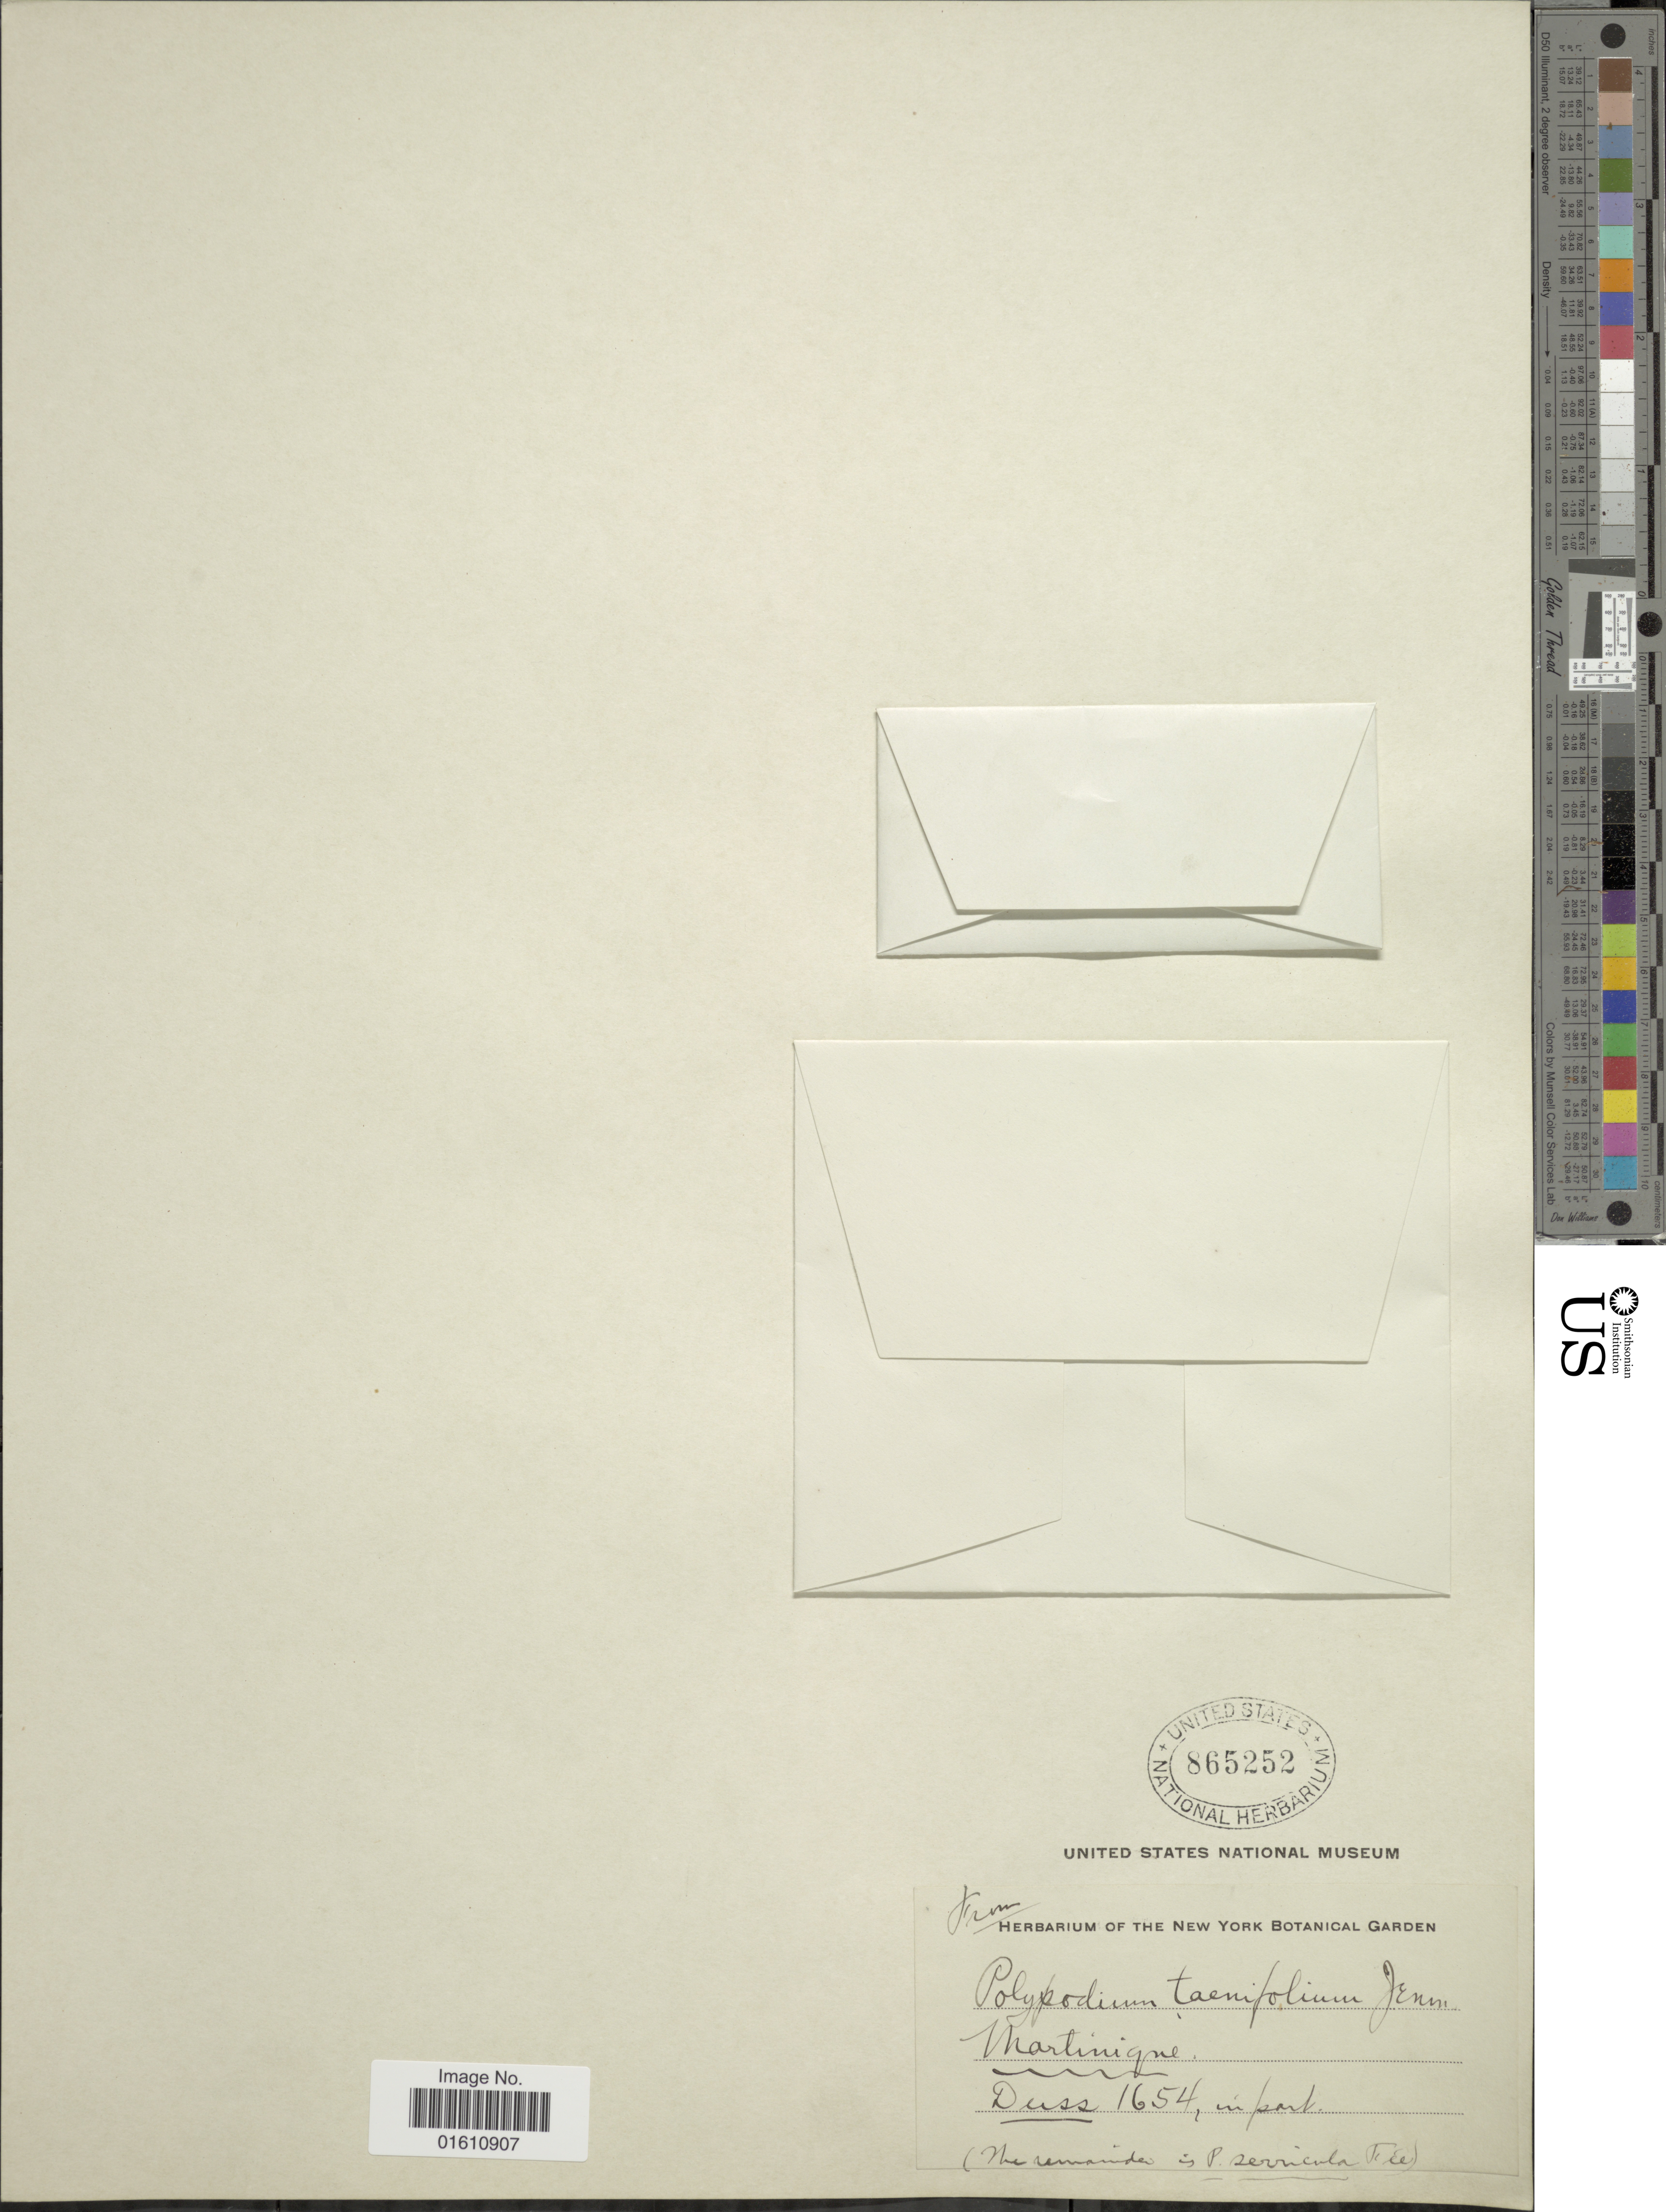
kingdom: Plantae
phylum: Tracheophyta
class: Polypodiopsida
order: Polypodiales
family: Polypodiaceae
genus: Moranopteris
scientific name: Moranopteris taenifolia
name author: (Jenman) R. Y. Hirai & J. Prado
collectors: -. Duss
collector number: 1654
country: Martinique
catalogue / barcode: US 865252